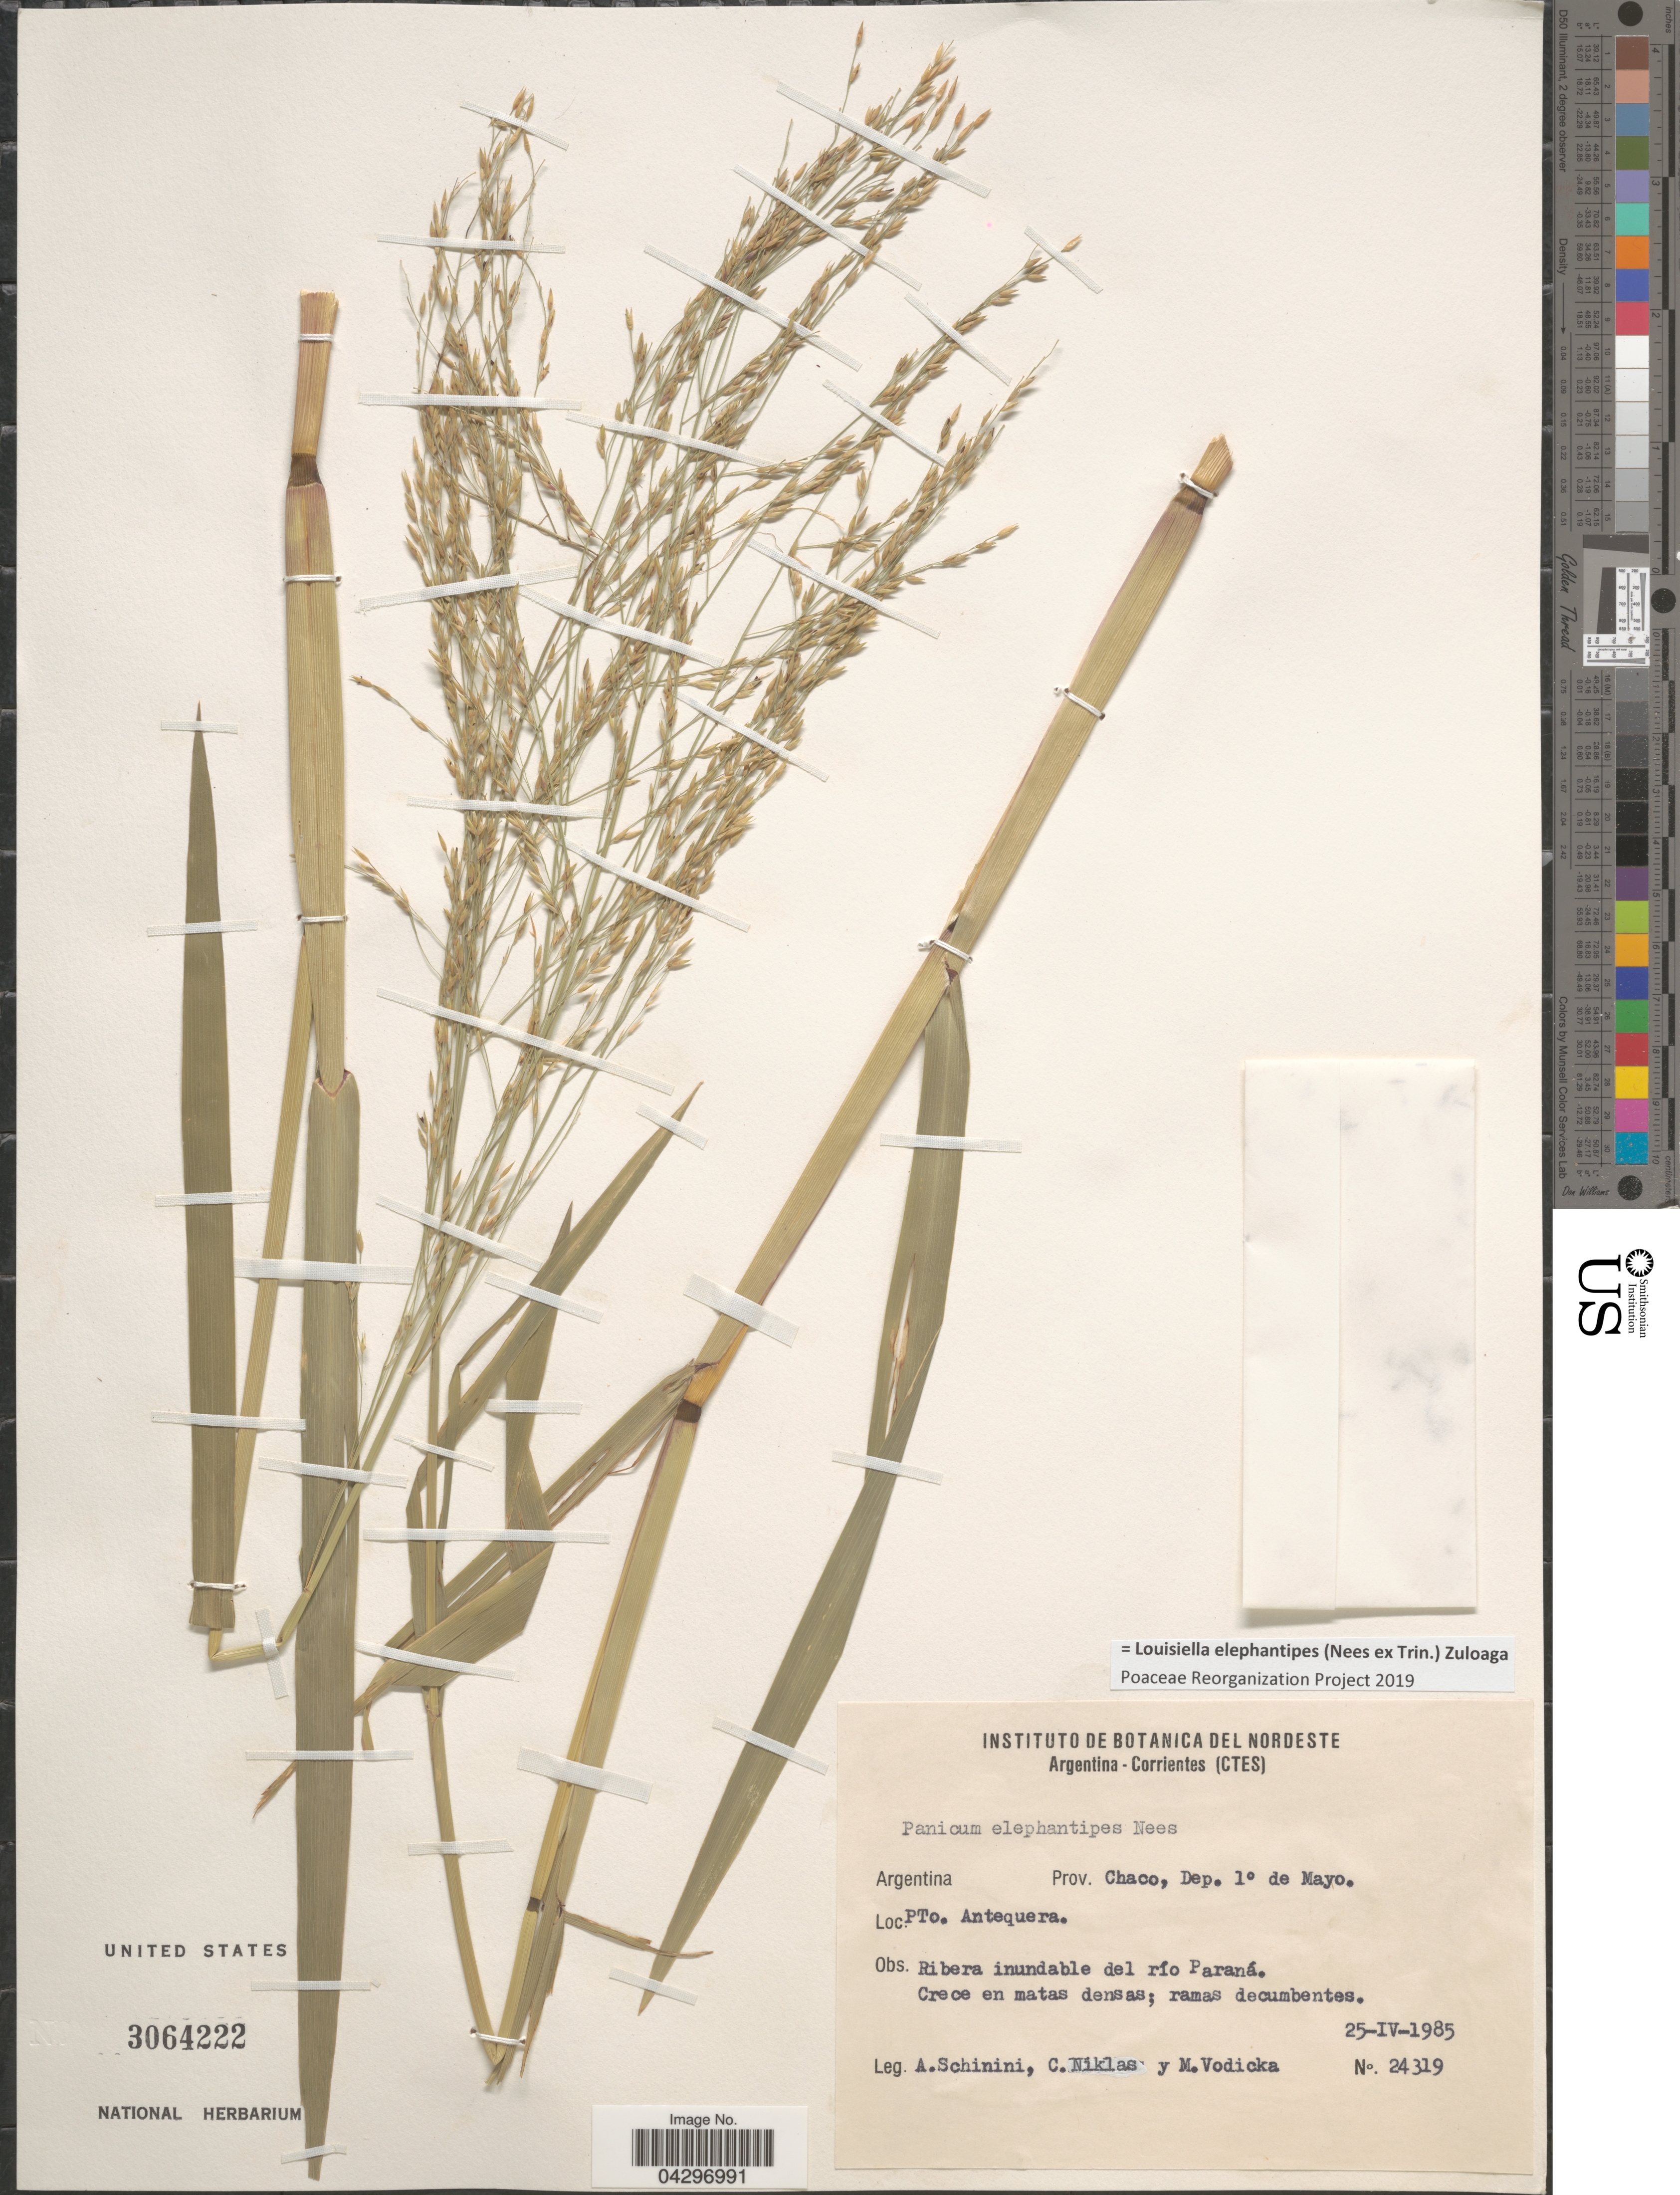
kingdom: Plantae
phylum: Tracheophyta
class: Liliopsida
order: Poales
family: Poaceae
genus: Louisiella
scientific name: Louisiella elephantipes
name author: (Nees ex Trin.) Zuloaga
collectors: A. Schinini, C. Niklas & M. Vodicka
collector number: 24319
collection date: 1985-04-25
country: Argentina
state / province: Chaco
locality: Dep. 1° de Mayo. Pto. Antequera. Ribera inundable del río Paraná.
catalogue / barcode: US 3064222